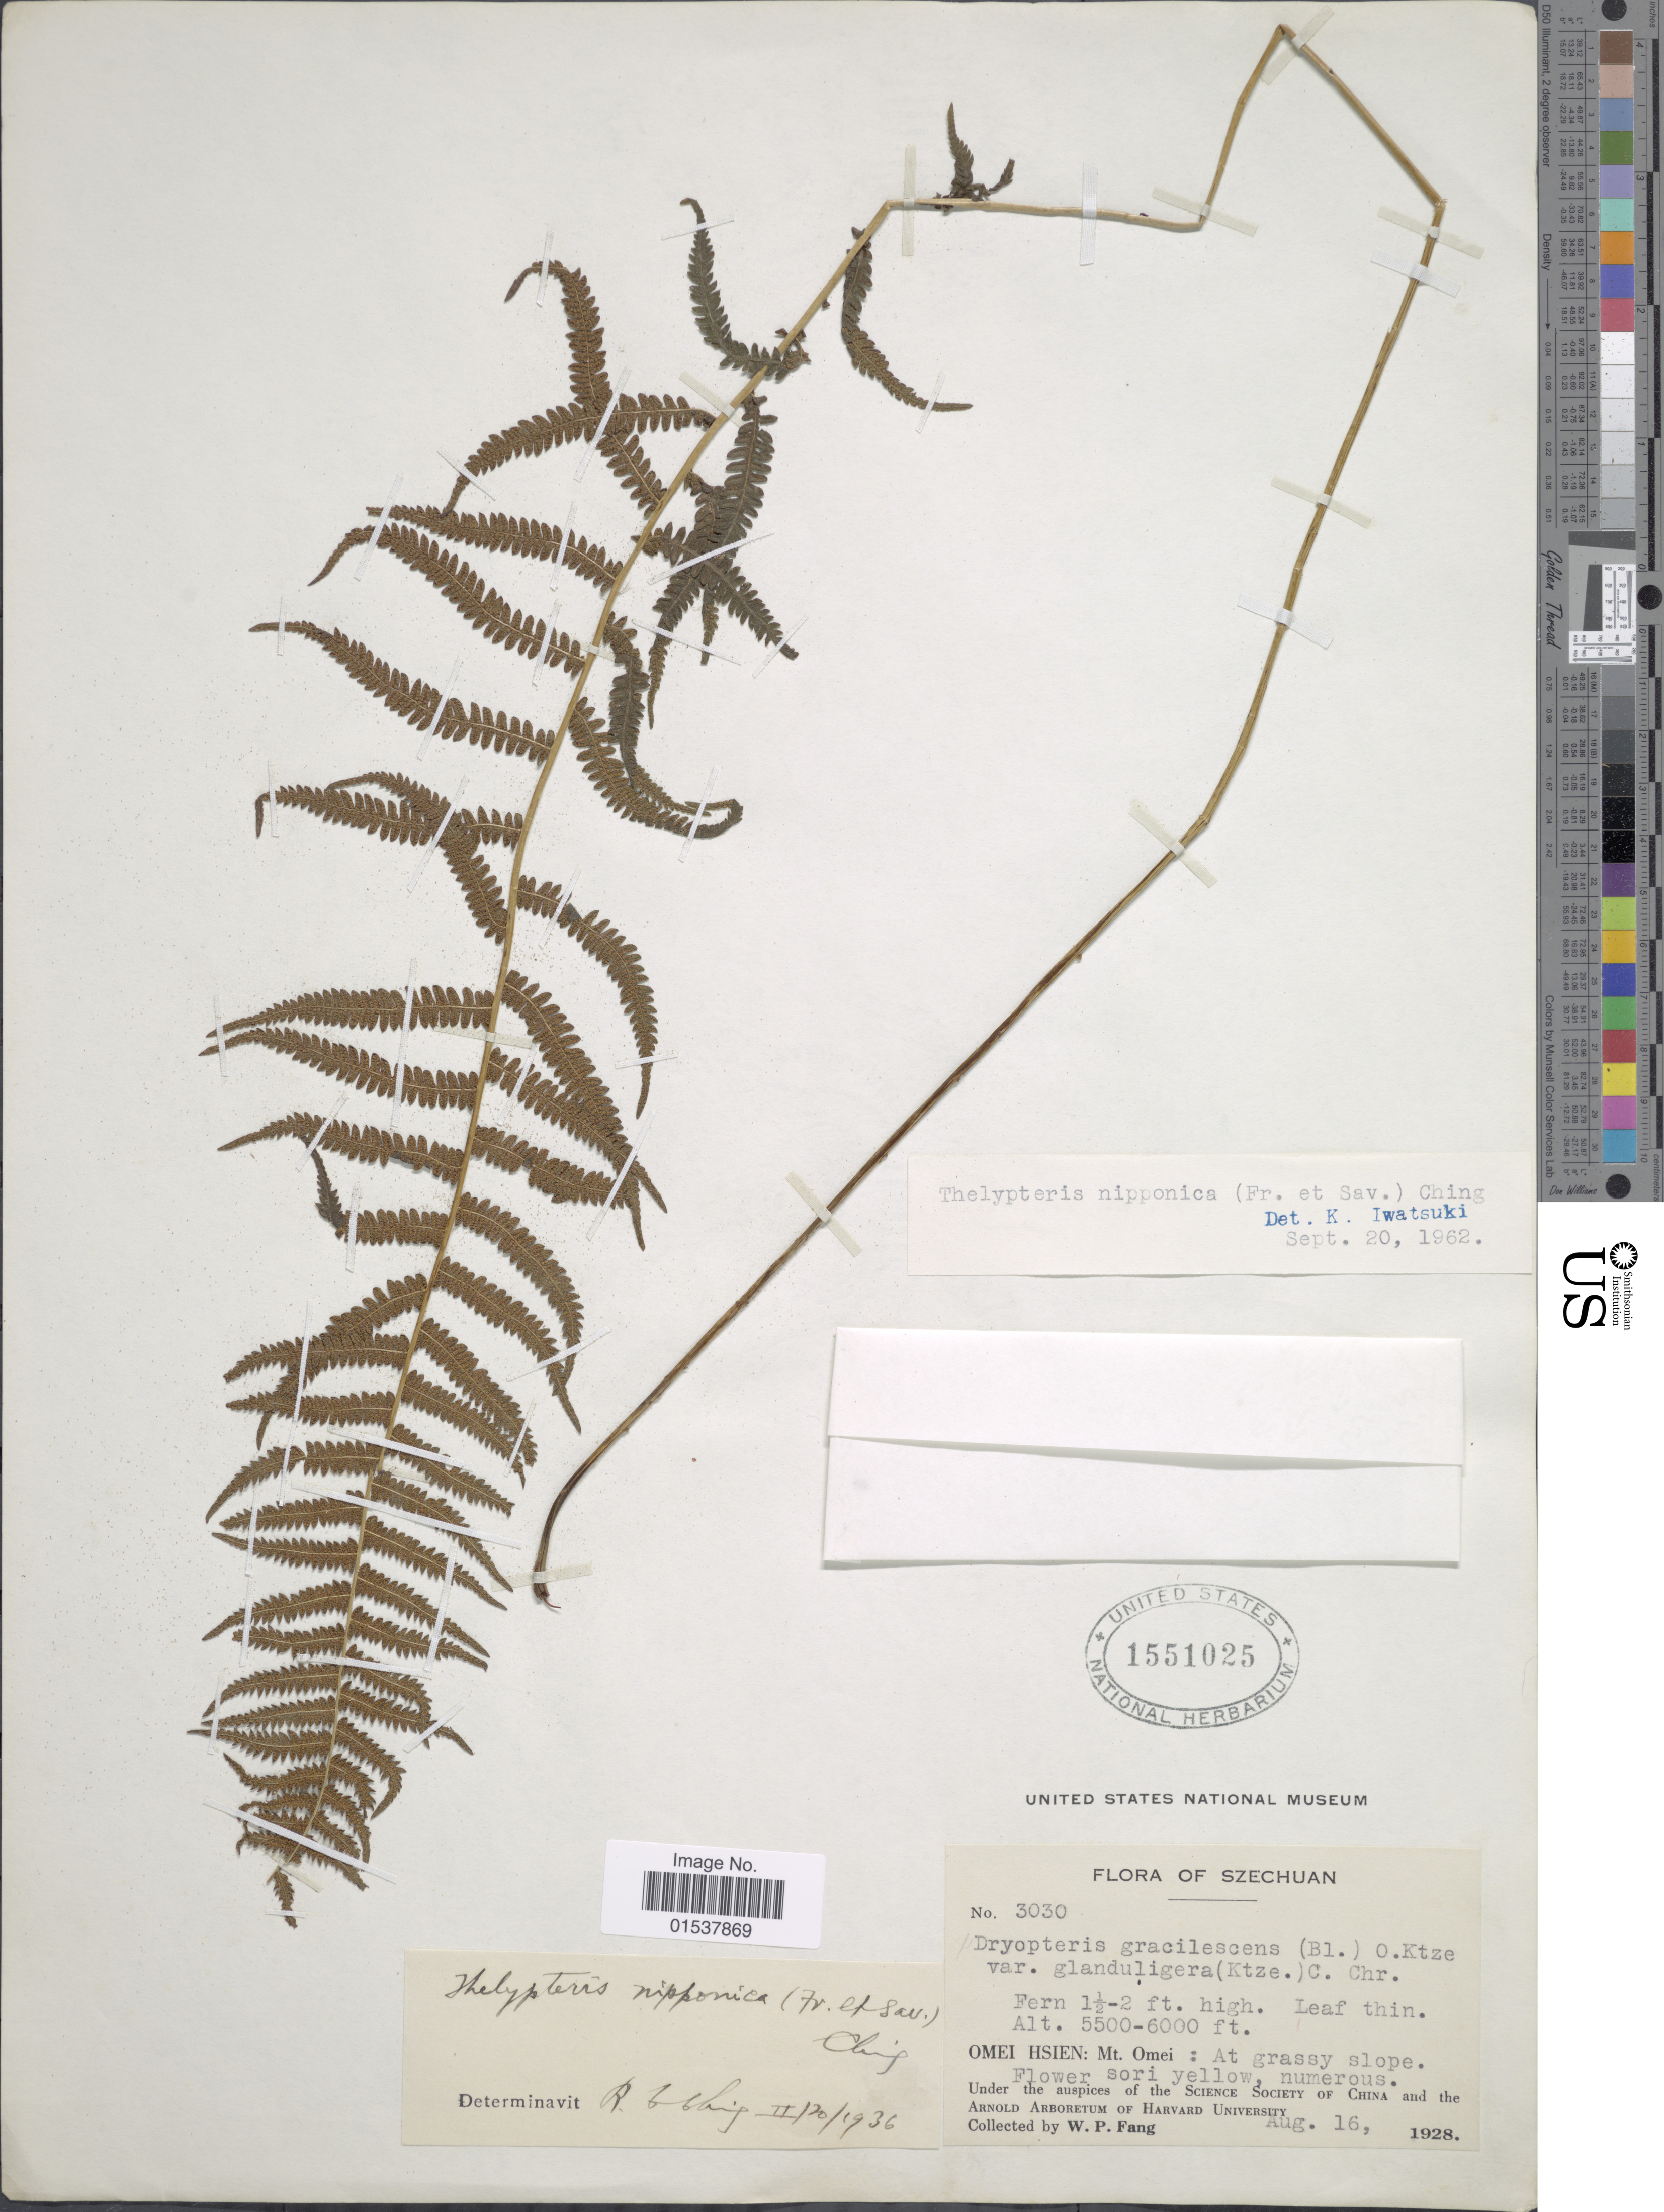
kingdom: Plantae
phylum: Tracheophyta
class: Polypodiopsida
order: Polypodiales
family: Thelypteridaceae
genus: Parathelypteris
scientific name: Parathelypteris nipponica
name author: (Franch. & Sav.) Ching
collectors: W. P. Fang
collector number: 3030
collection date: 1928-08-16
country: China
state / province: Sichuan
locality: Szechuan, Omei Hsien: Mt. Omei: at grassy slope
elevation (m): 1676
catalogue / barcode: US 1551025